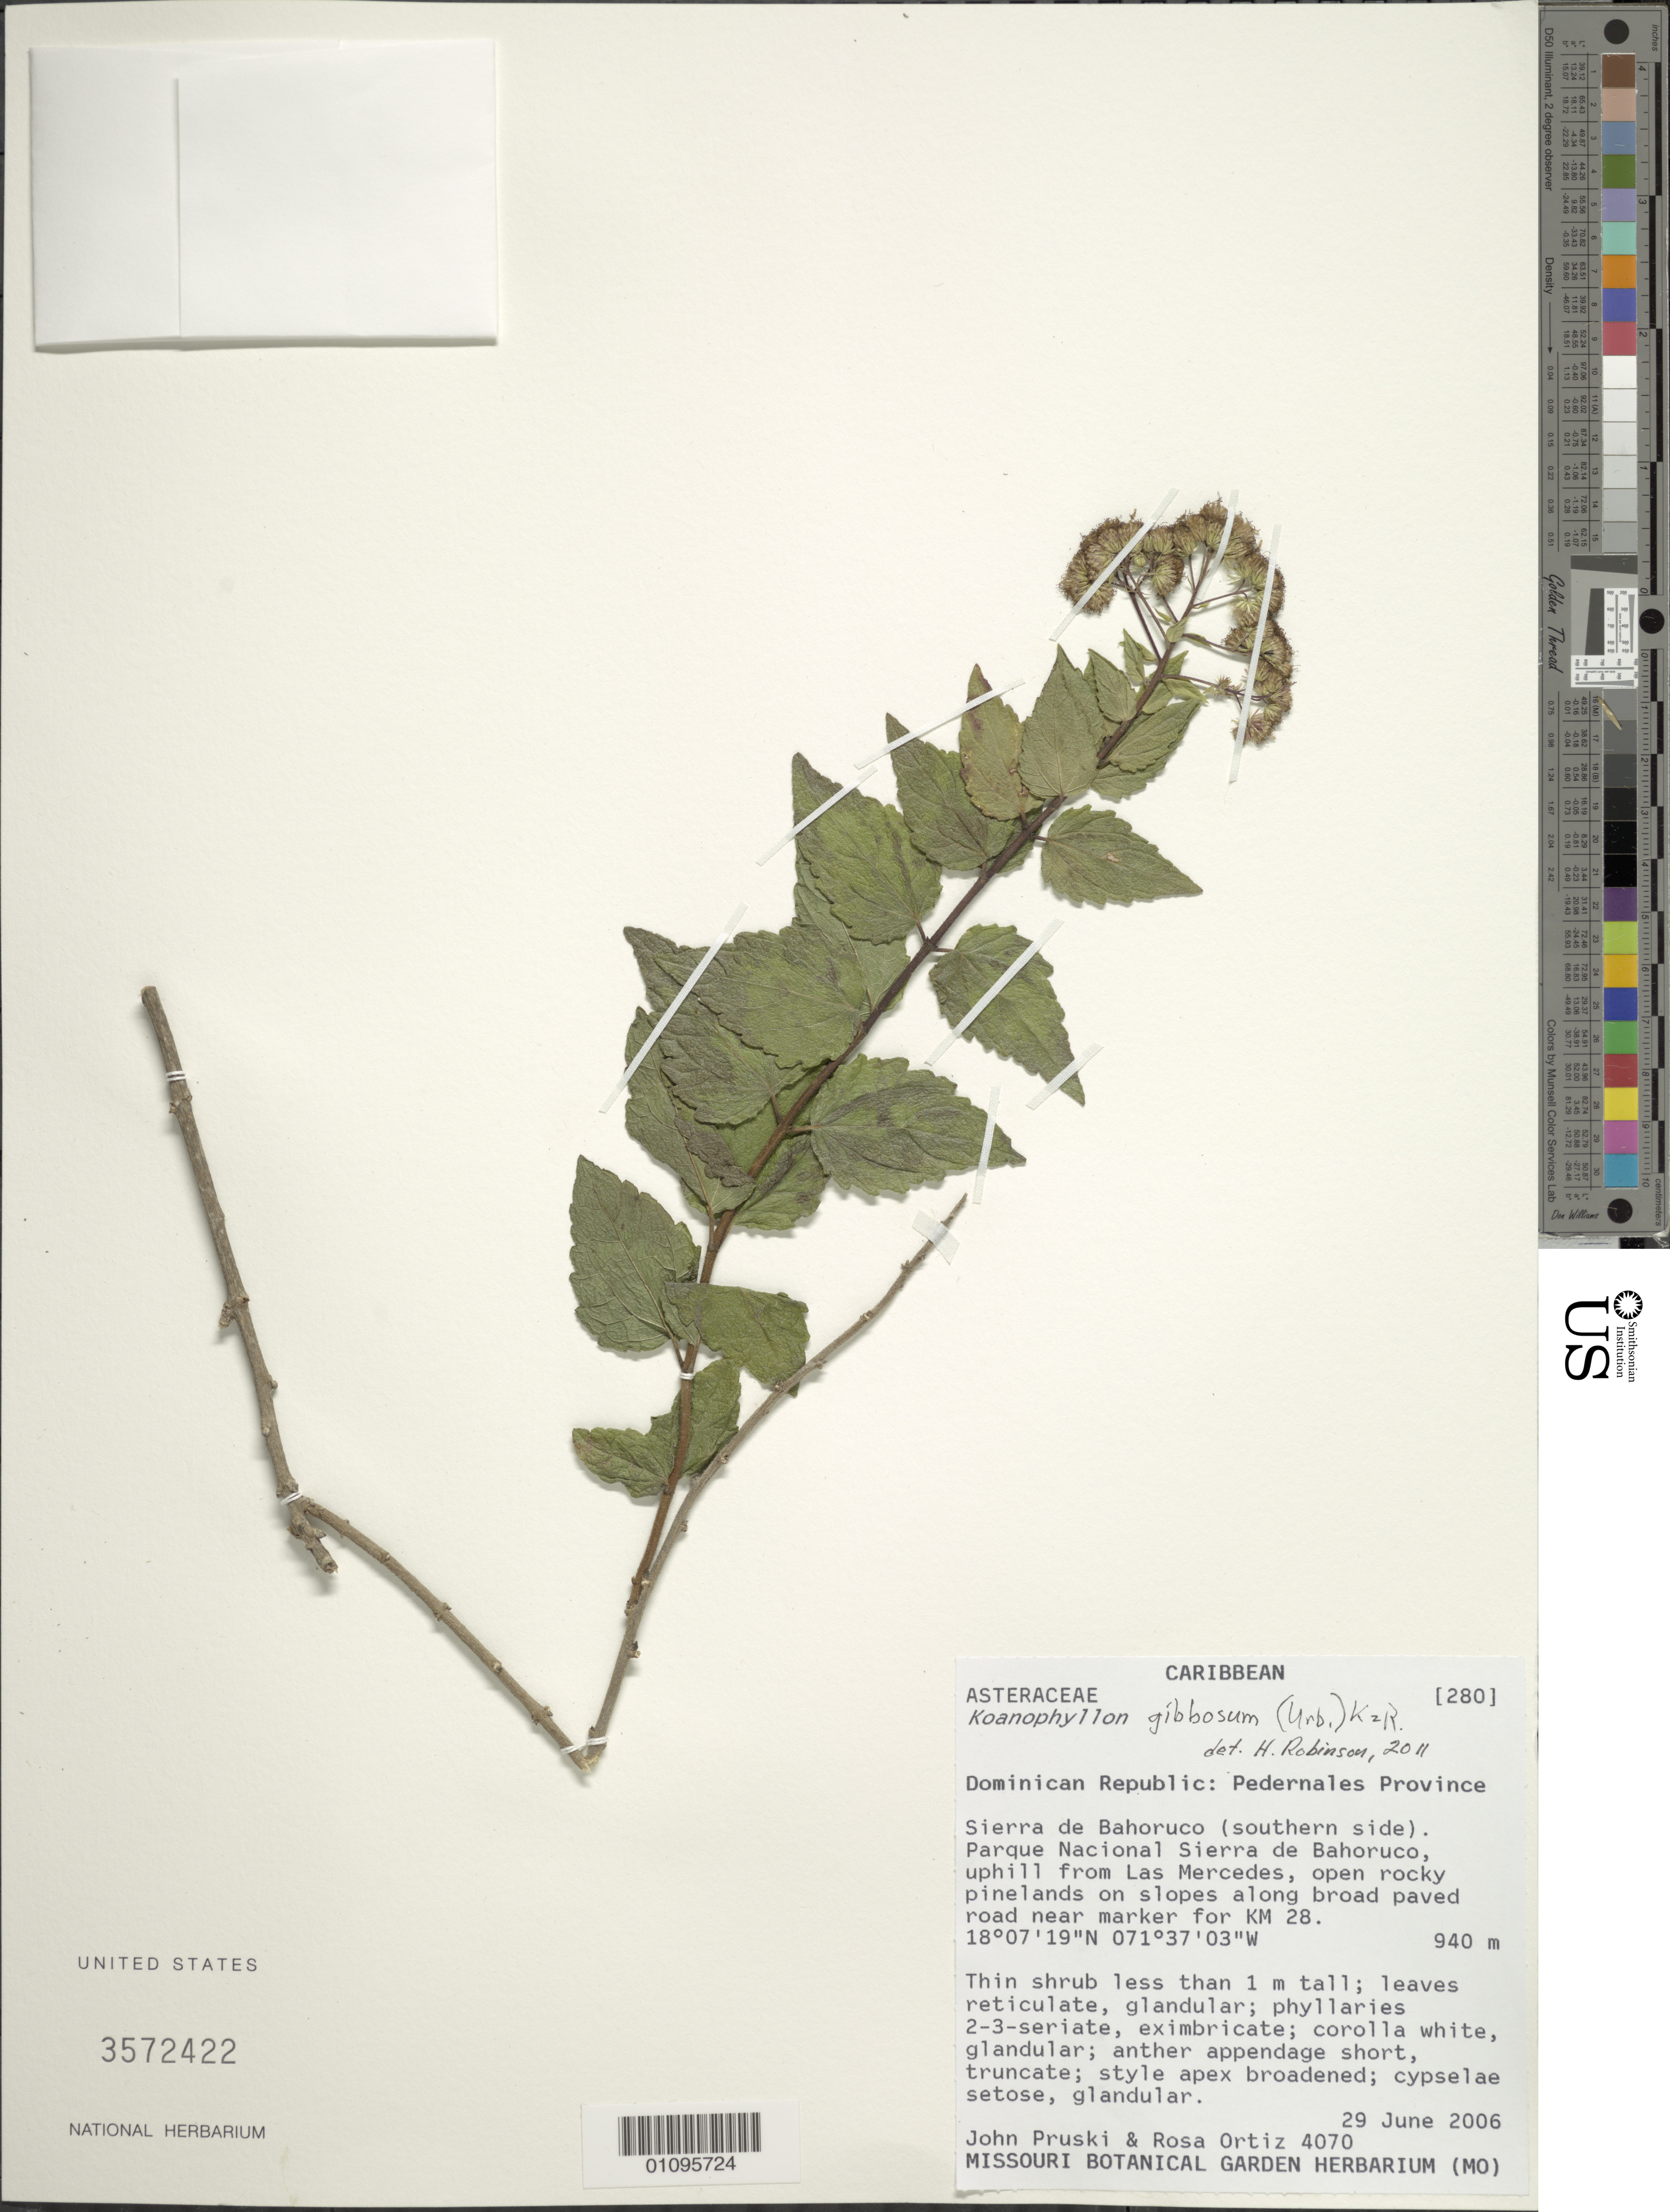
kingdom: Plantae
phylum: Tracheophyta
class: Magnoliopsida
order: Asterales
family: Asteraceae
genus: Koanophyllon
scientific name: Koanophyllon gibbosum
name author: (Urb.) R.M. King & H. Rob.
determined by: Robinson, Harold E., (US)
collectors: J. F. Pruski & R. del C. Ortiz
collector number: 4070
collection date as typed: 29 Jun 2006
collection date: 2006-06-29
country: Dominican Republic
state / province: Pedernales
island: Hispaniola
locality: Sierra de Bahoruco (southern side), Parque Nacional Sierra de Bahouruco, uphill from Las Mercedes, paved road near marker for KM 28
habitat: Open rocky road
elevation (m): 940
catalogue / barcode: US 3572422